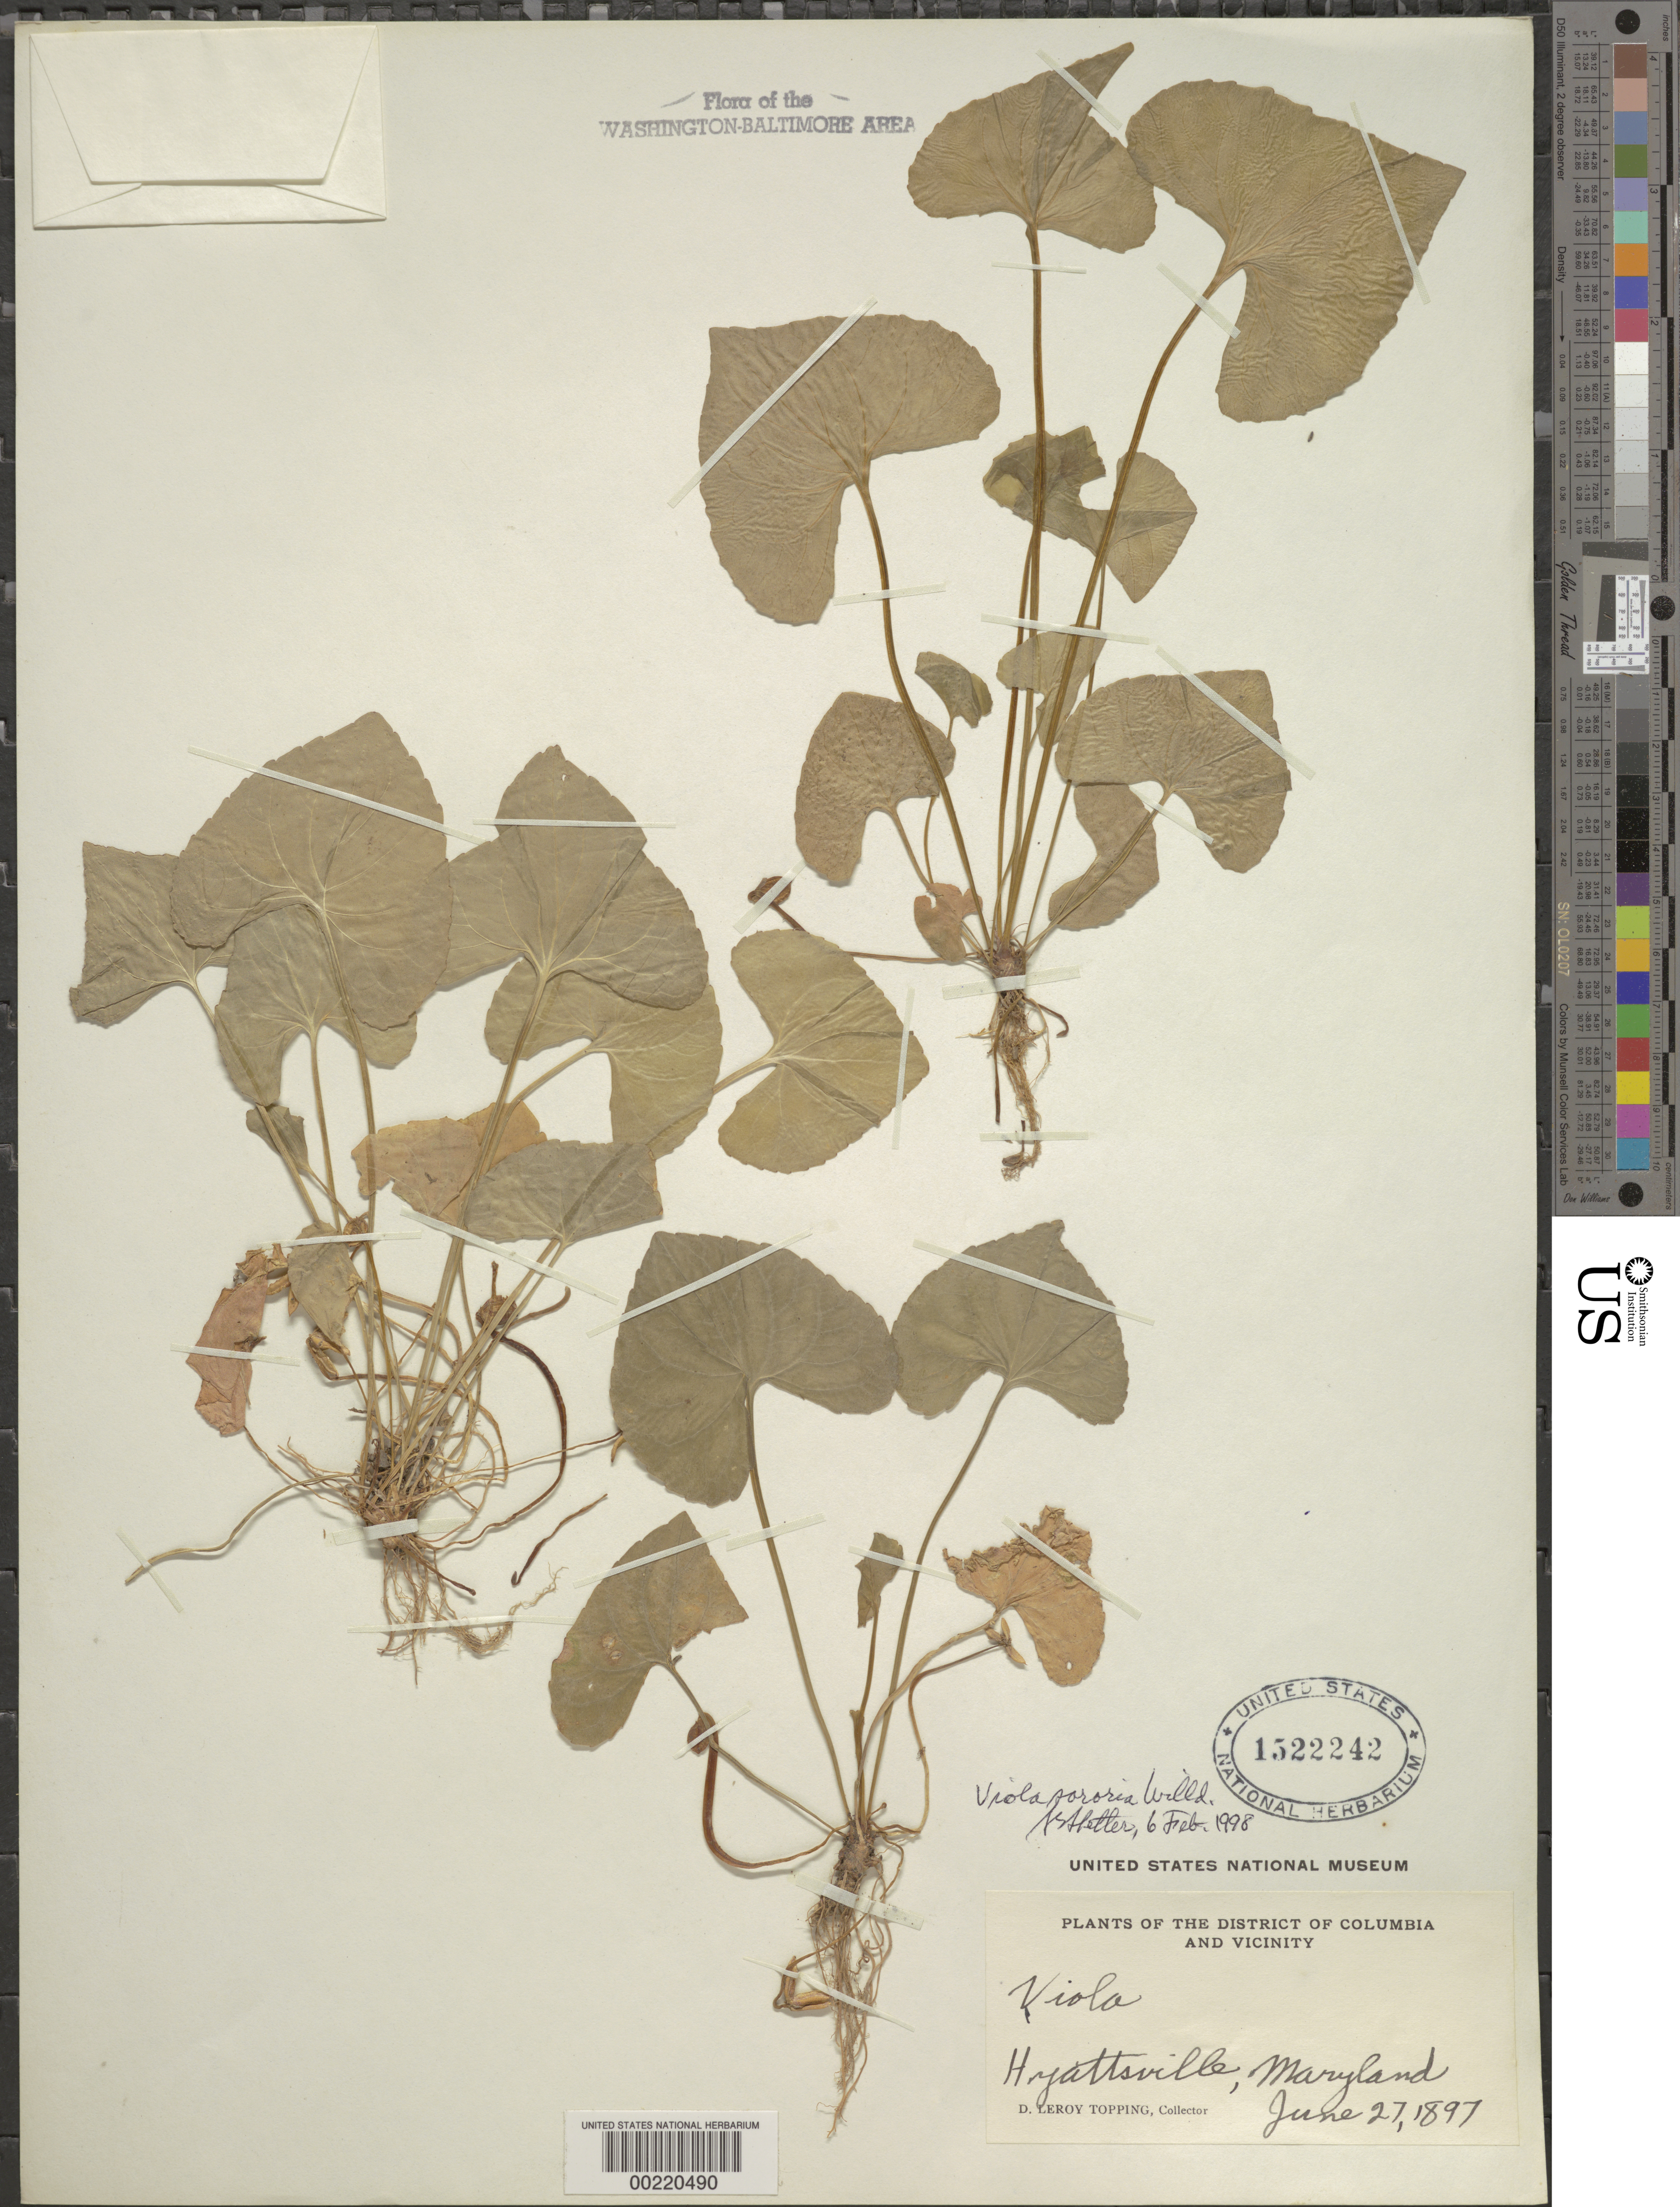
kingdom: Plantae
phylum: Tracheophyta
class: Magnoliopsida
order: Malpighiales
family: Violaceae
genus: Viola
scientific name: Viola sororia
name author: Willd.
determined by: Shetler, Stanwyn G., (US), NMNH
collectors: D. L. Topping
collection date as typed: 27 Jun 1897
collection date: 1897-06-27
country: United States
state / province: Maryland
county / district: Prince George's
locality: Hyattsville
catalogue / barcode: US 1522242